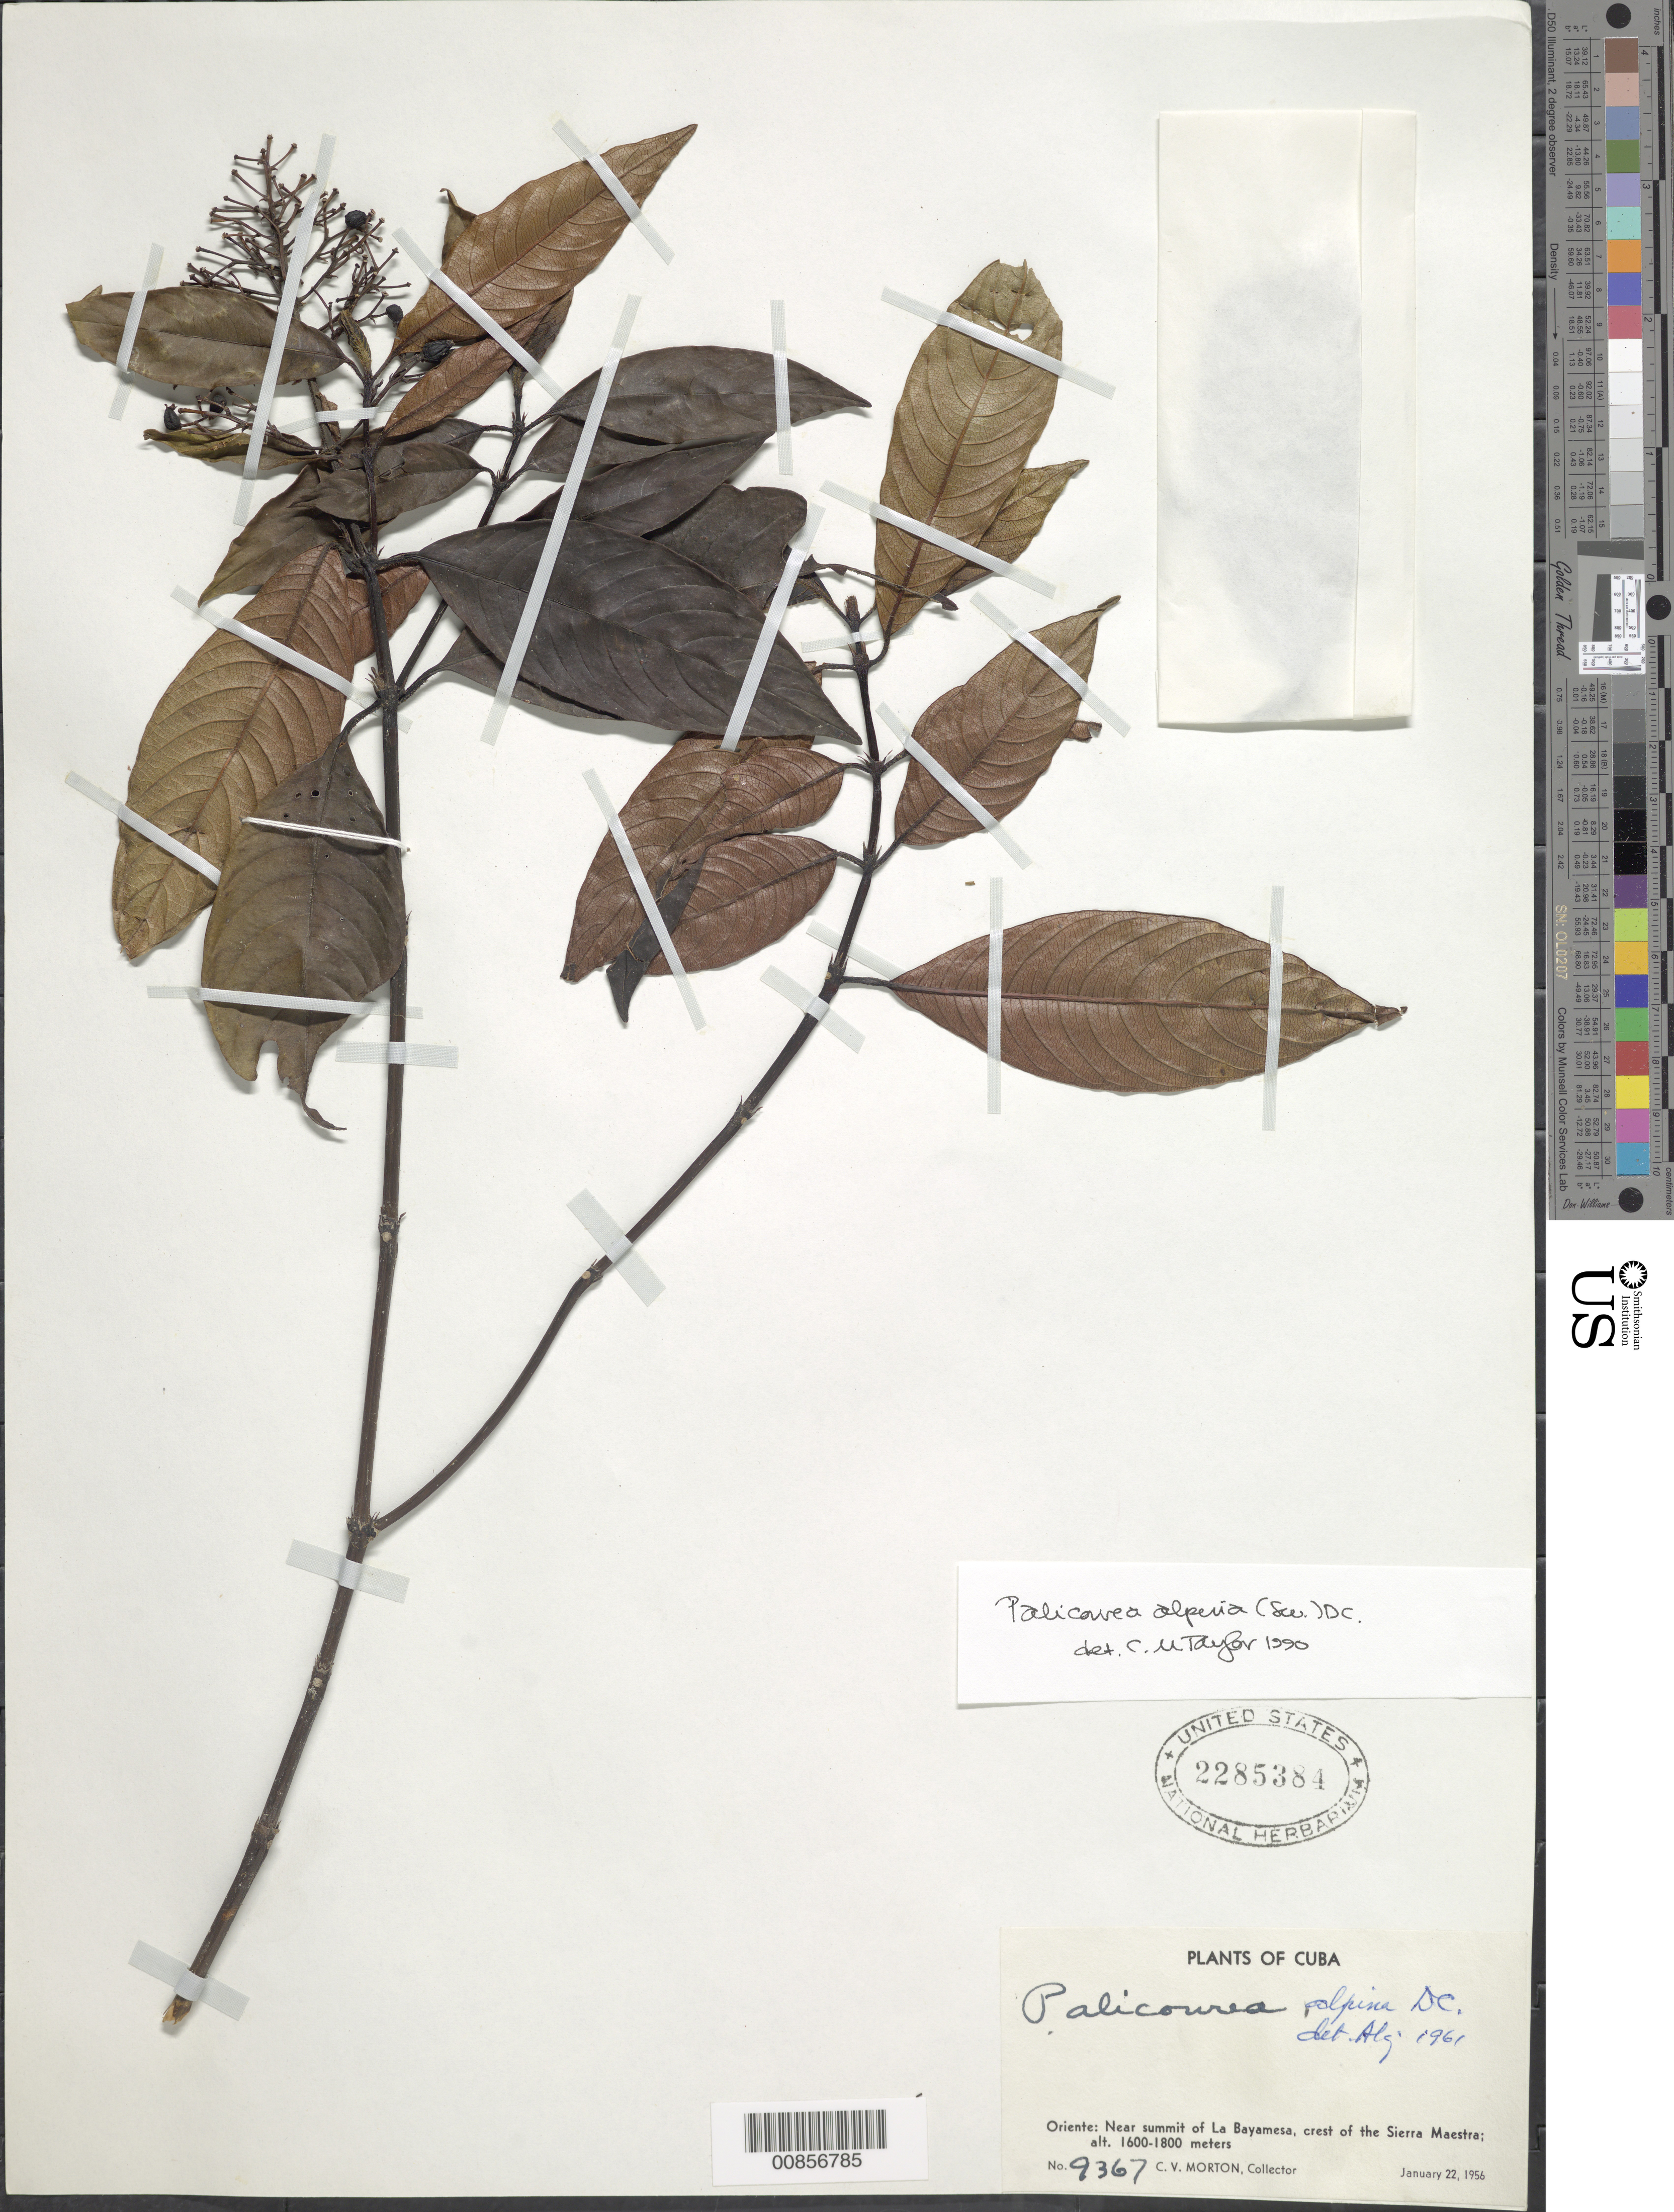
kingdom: Plantae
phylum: Tracheophyta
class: Magnoliopsida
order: Gentianales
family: Rubiaceae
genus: Palicourea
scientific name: Palicourea alpina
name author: (Sw.) DC.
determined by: Liogier, Alain H.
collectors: C. V. Morton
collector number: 9367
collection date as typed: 22 Jan 1956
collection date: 1956-01-22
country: Cuba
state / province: Oriente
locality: Near summit of La Bayamesa, crest of the Sierra Maestra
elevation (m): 1600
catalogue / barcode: US 2285384